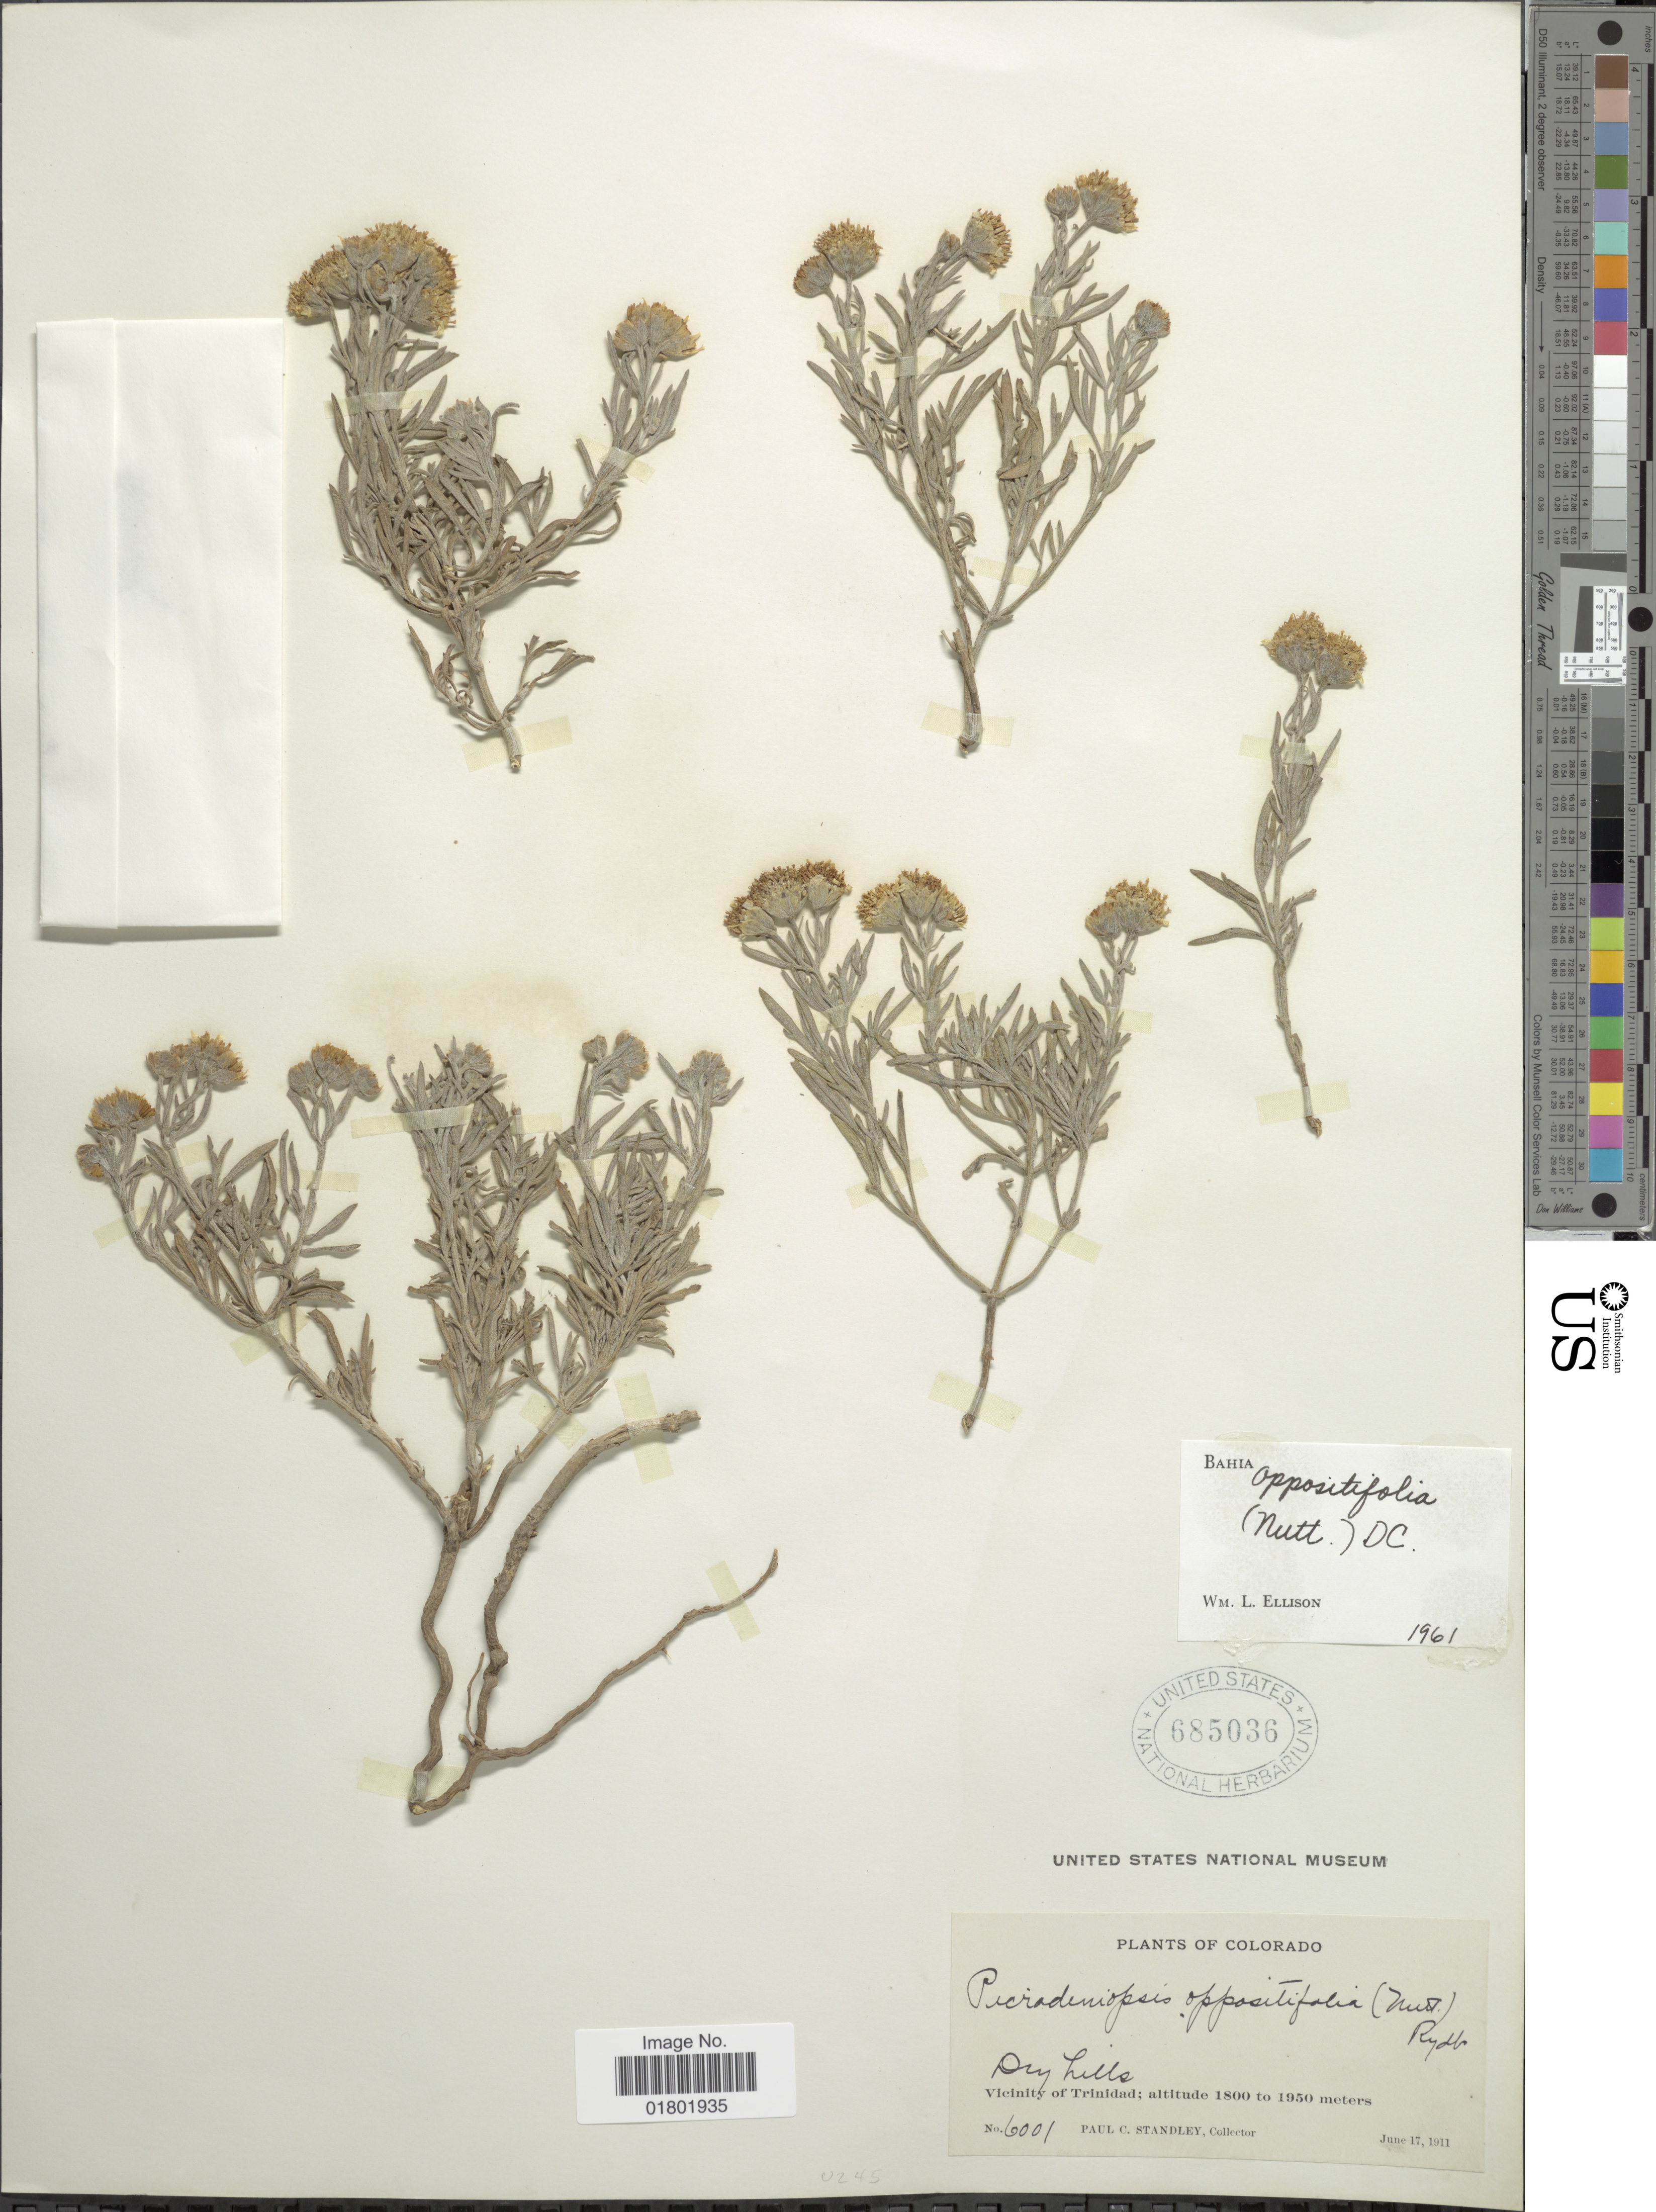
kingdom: Plantae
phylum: Tracheophyta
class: Magnoliopsida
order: Asterales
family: Asteraceae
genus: Bahia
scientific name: Bahia oppositifolia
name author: Nutt.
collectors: P. C. Standley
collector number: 6001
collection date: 1911-06-17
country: United States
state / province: Colorado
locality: Vicinity of Trinidad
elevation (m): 1800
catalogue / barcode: US 685036